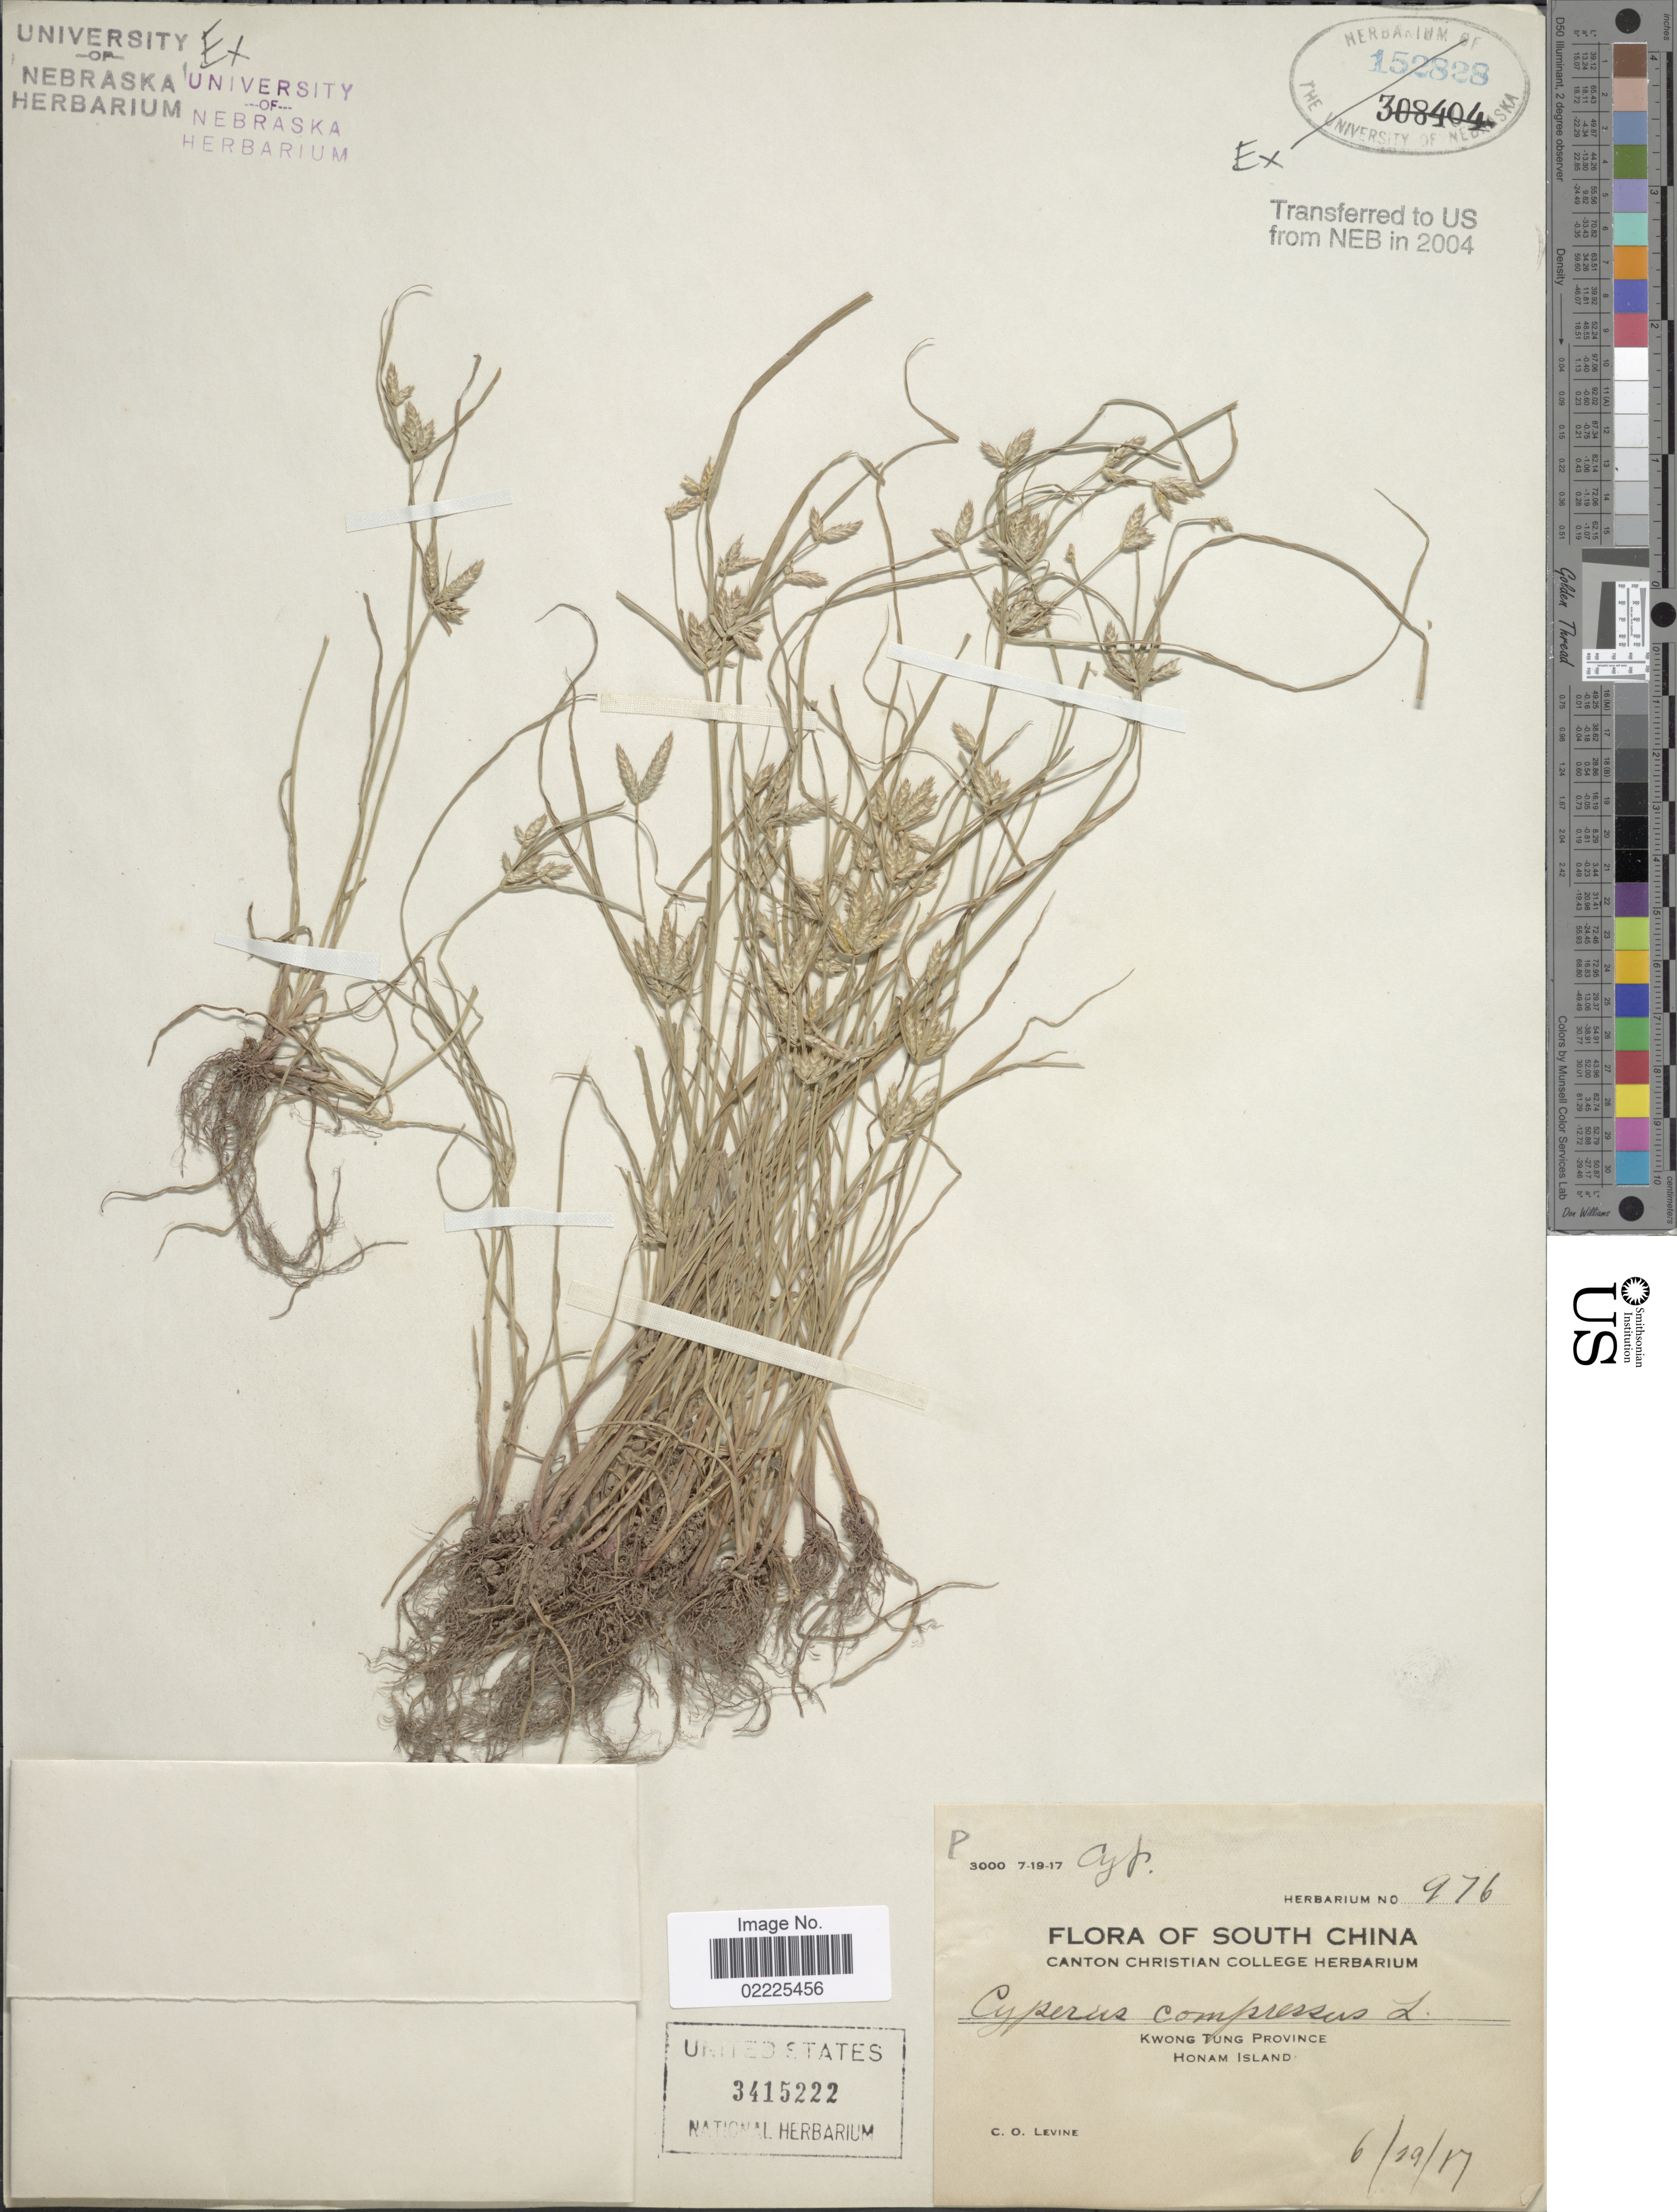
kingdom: Plantae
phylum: Tracheophyta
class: Liliopsida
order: Poales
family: Cyperaceae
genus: Cyperus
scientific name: Cyperus compressus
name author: L.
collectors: C. O. Levine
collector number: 976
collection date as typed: Transcribed d/m/y: 29/6/17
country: China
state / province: Guangdong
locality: Kwong Tung Province, Honam Island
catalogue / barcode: US 3415222